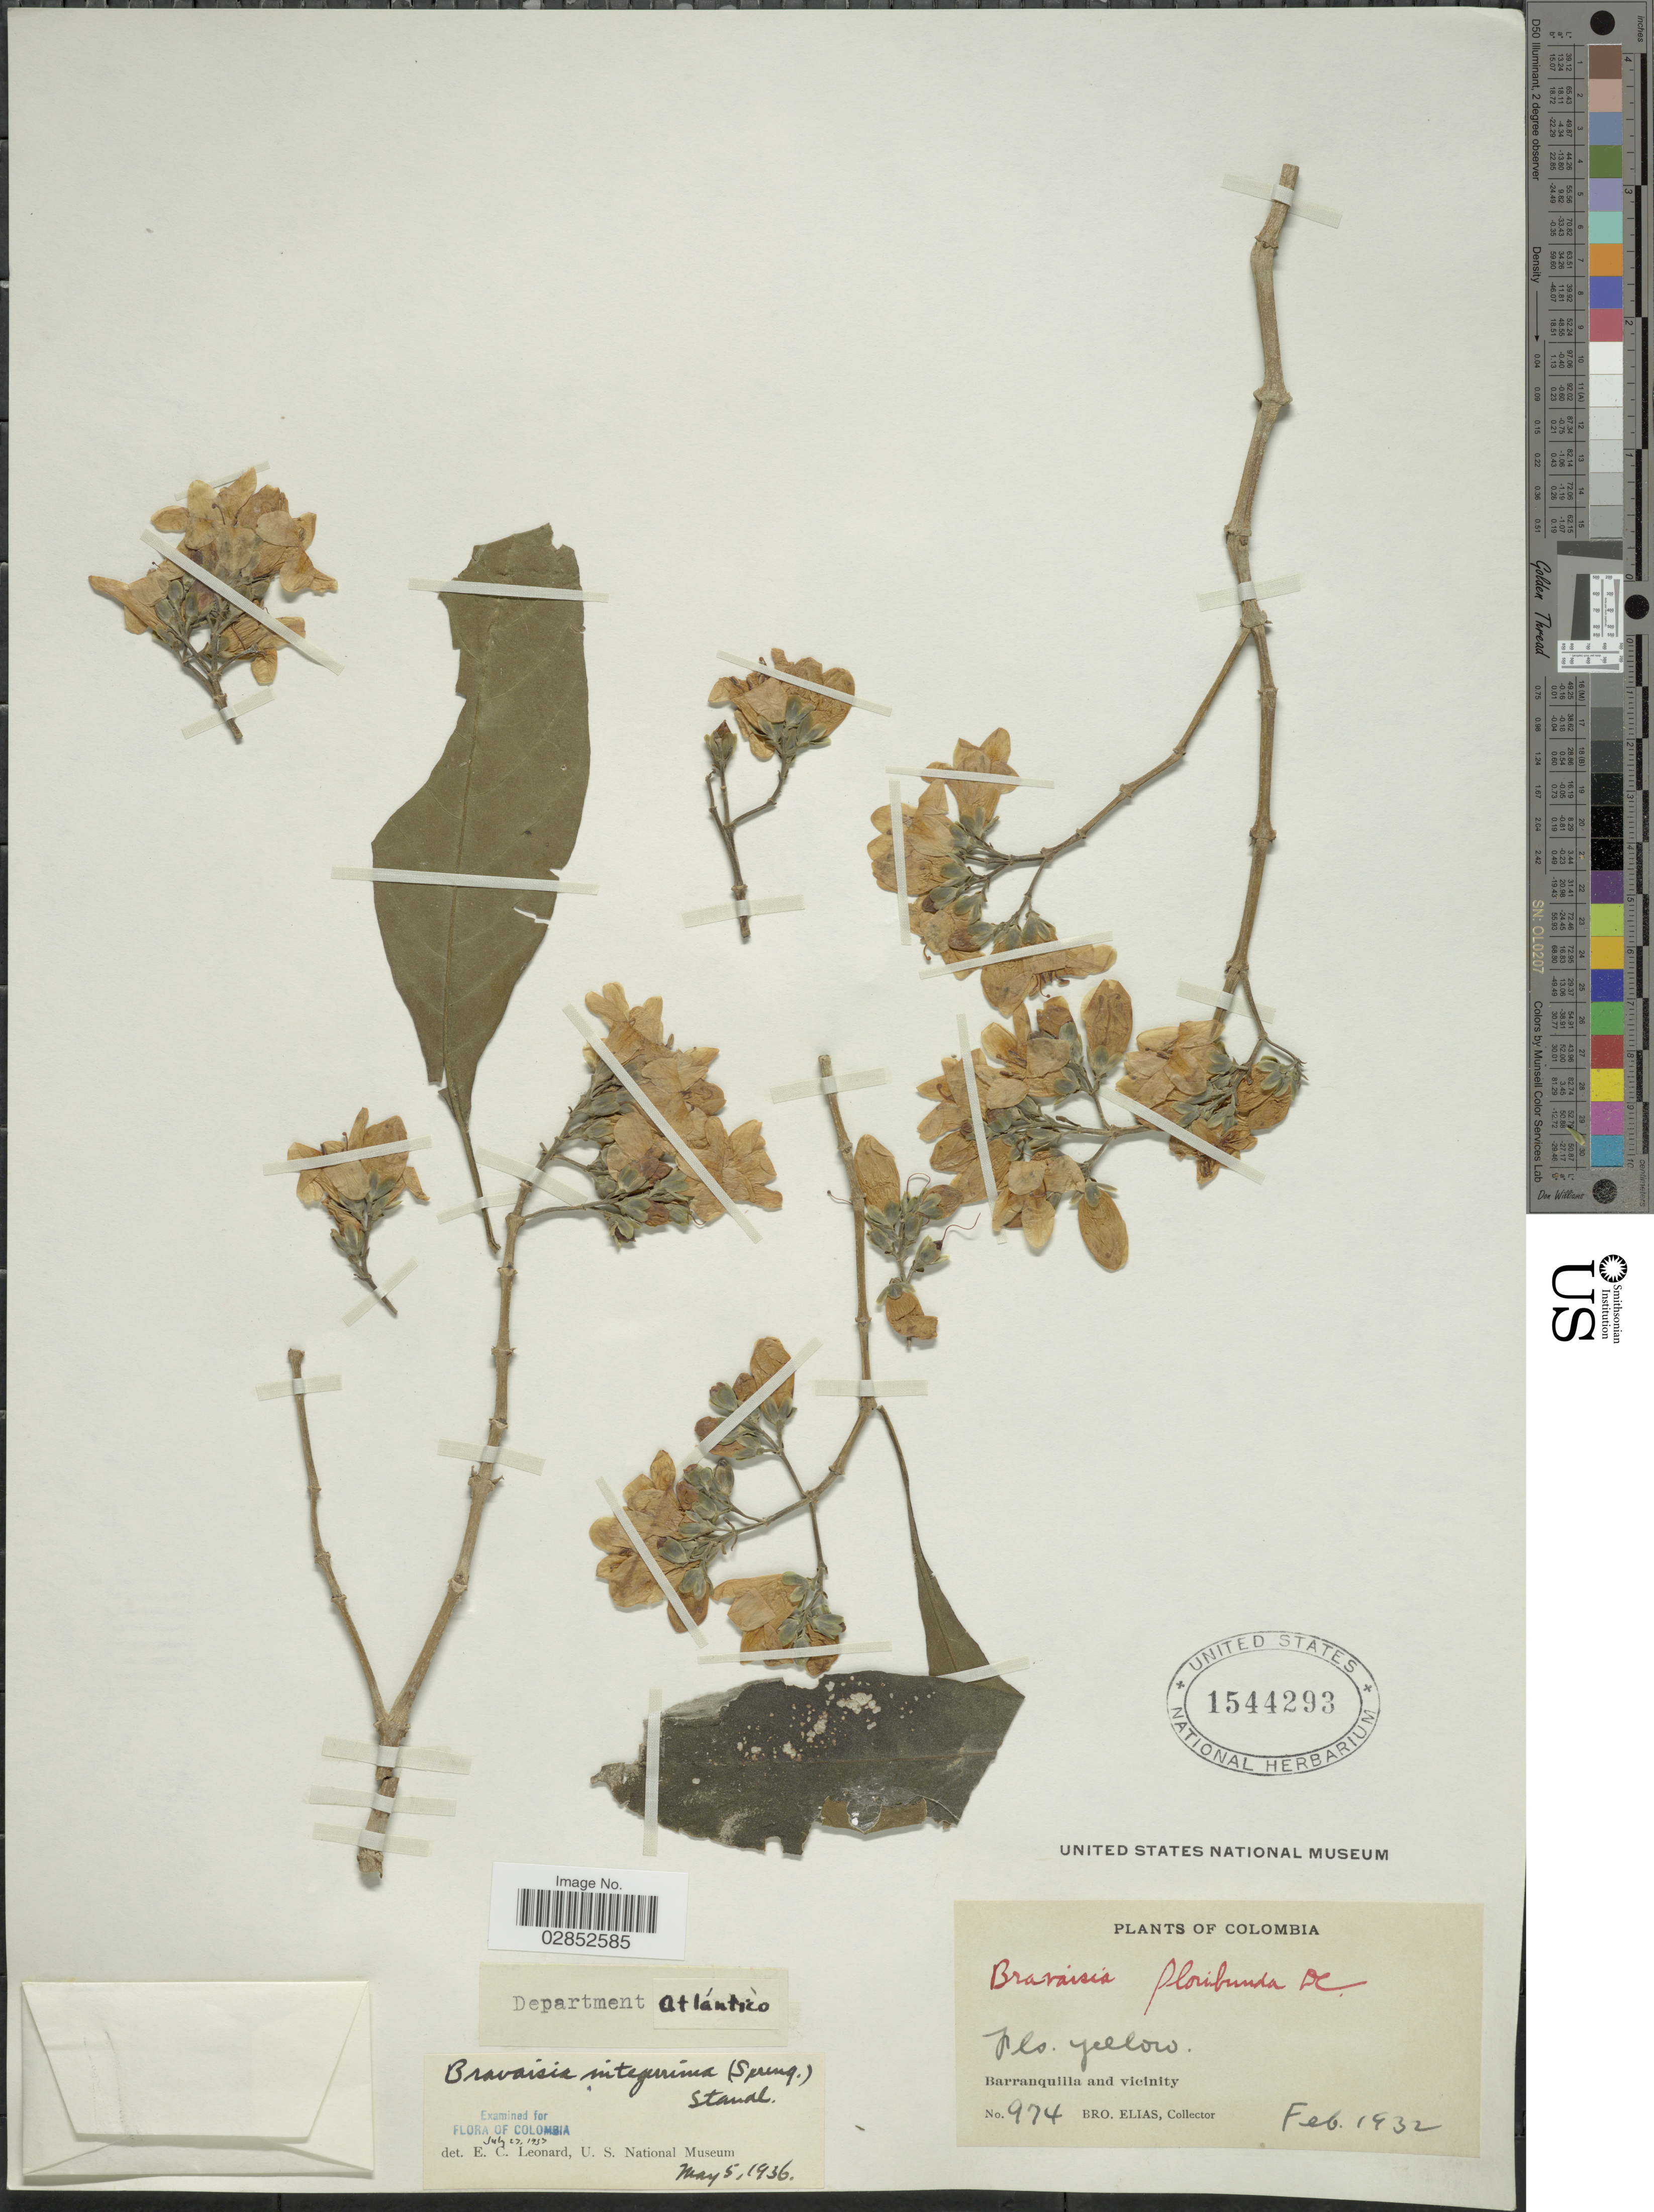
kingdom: Plantae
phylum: Tracheophyta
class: Magnoliopsida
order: Lamiales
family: Acanthaceae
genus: Bravaisia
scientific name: Bravaisia integerrima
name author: (Spreng.) Standl.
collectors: Bro. Elias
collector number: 974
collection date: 1932-02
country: Colombia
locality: Barranquilla and vicinity.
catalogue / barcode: US 1544293